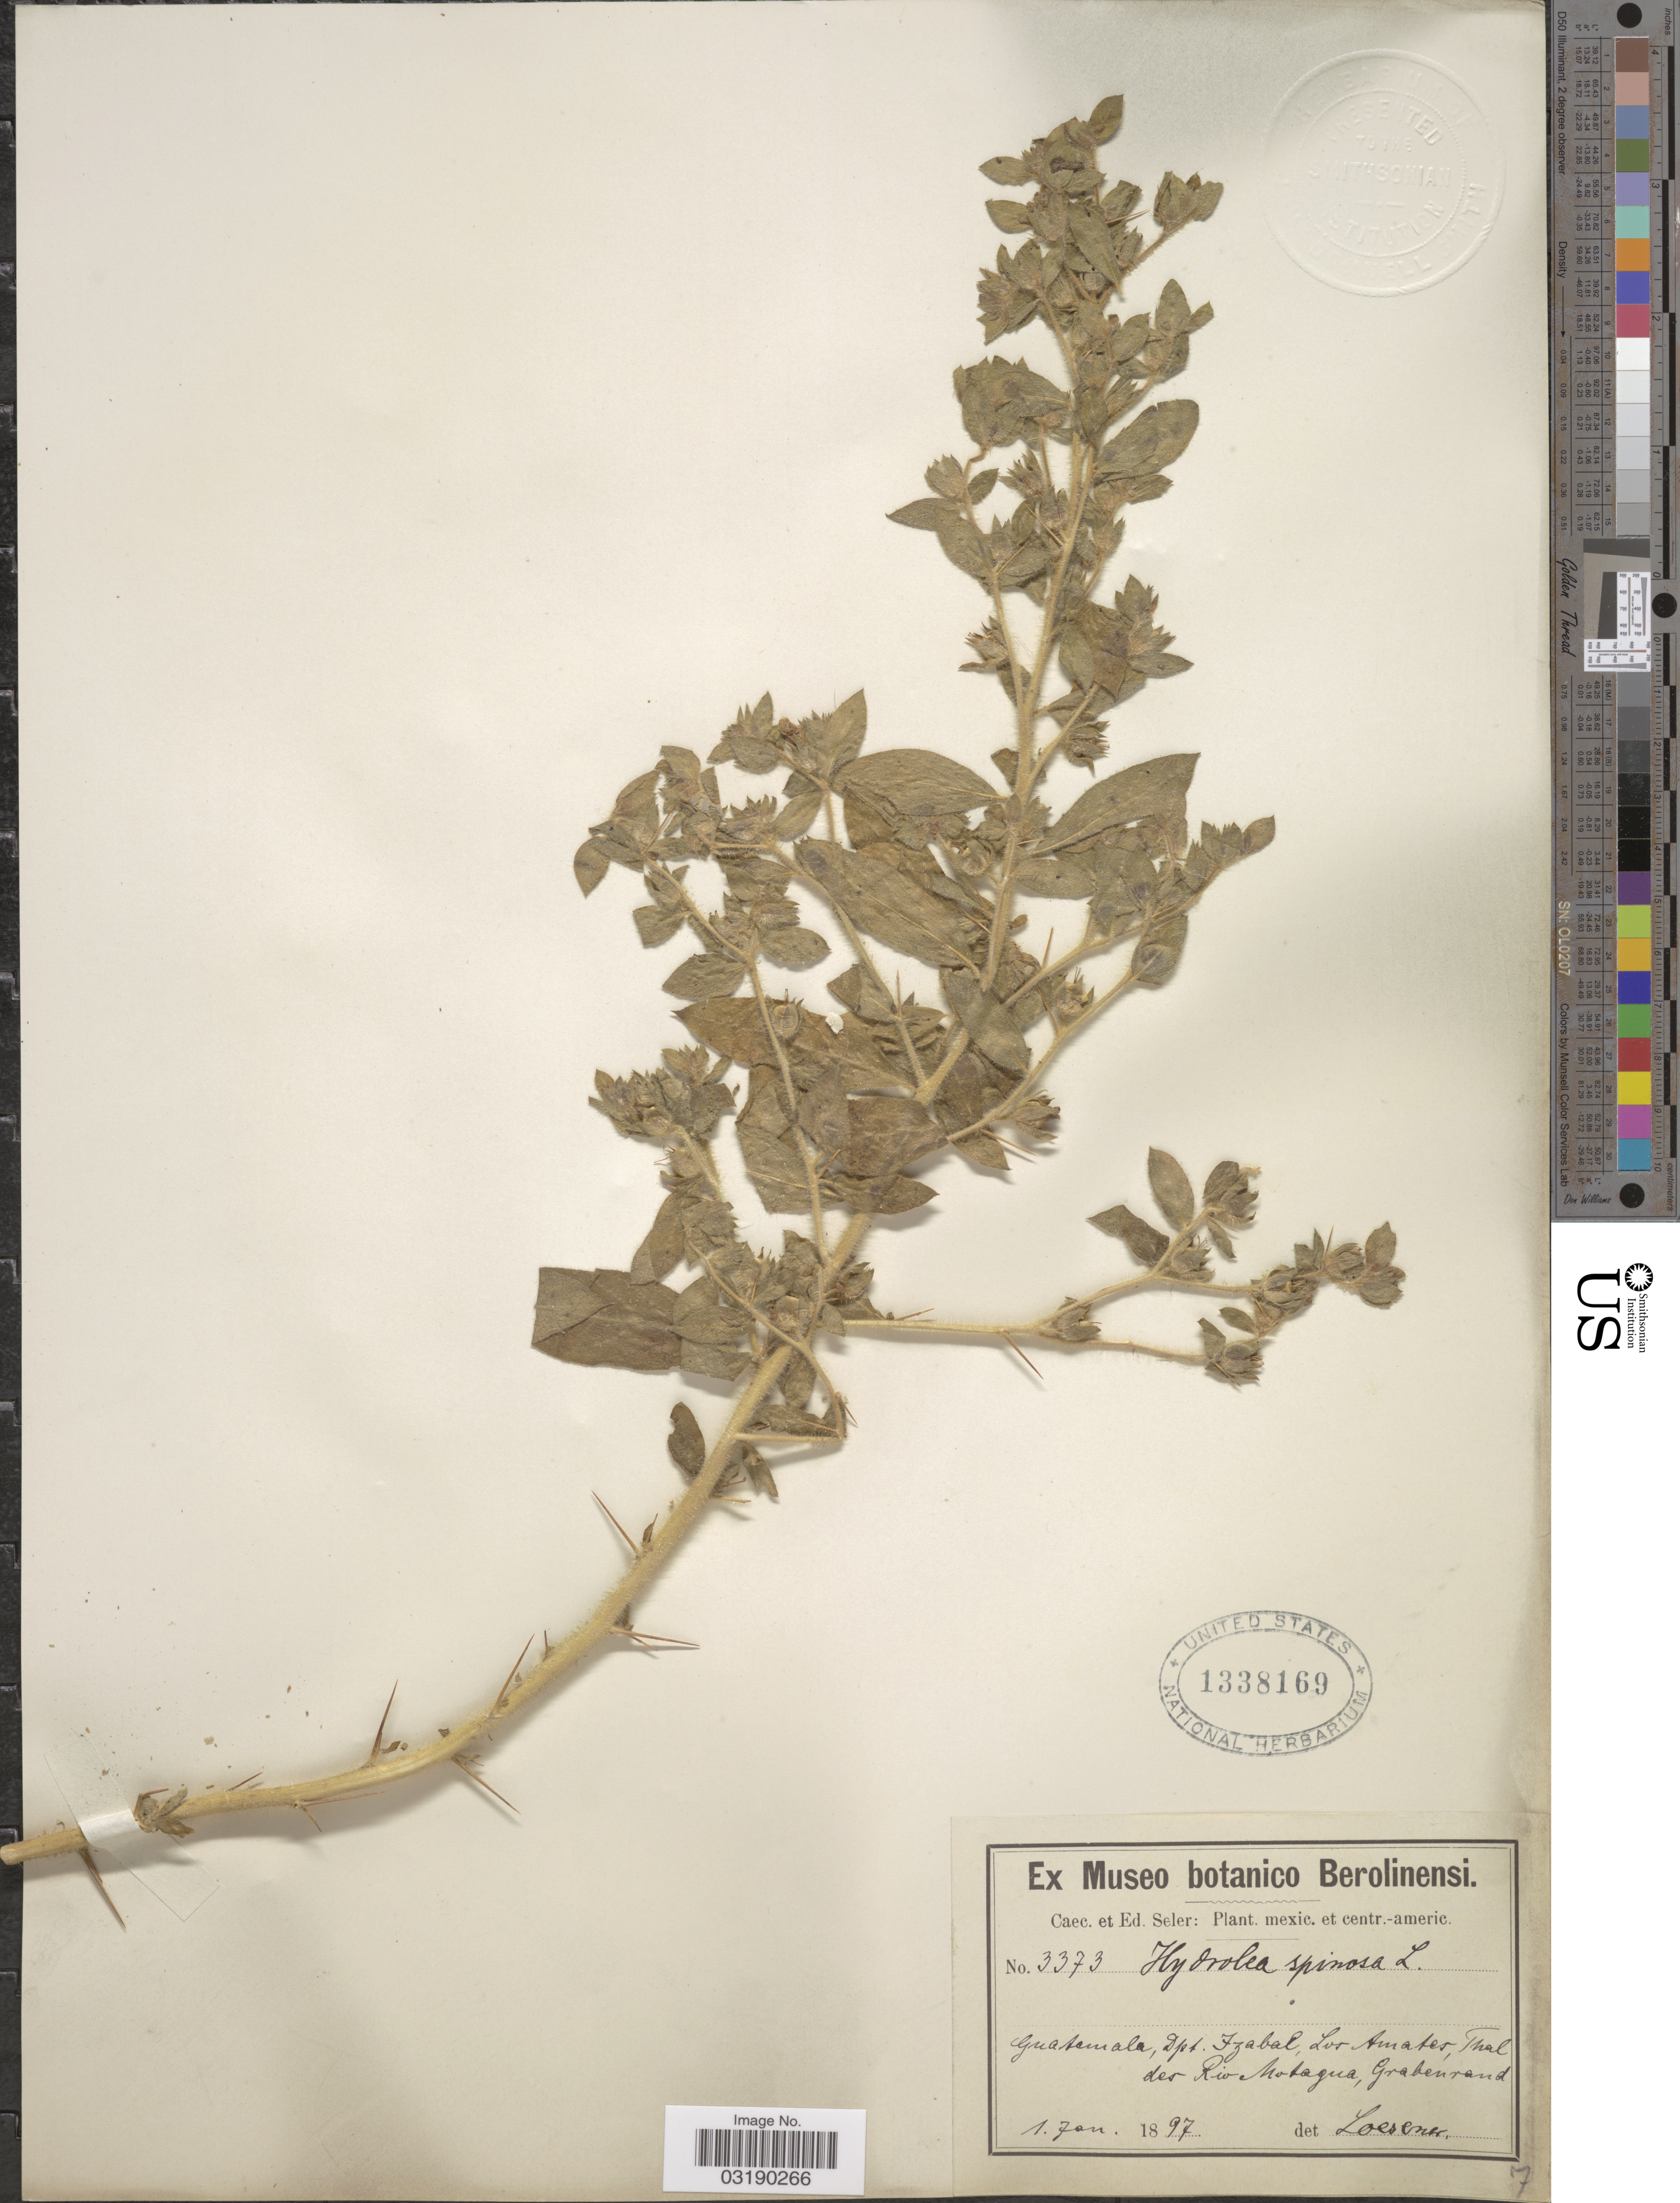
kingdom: Plantae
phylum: Tracheophyta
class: Magnoliopsida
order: Solanales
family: Hydroleaceae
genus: Hydrolea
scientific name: Hydrolea spinosa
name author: L.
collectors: ex Caec. et Ed Seler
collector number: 3373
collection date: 1897-01-01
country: Guatemala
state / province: Izabal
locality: Dpt. Izabal, Los Amates, Tival des Riv Motagua, Grabenrand.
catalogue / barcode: US 1338169